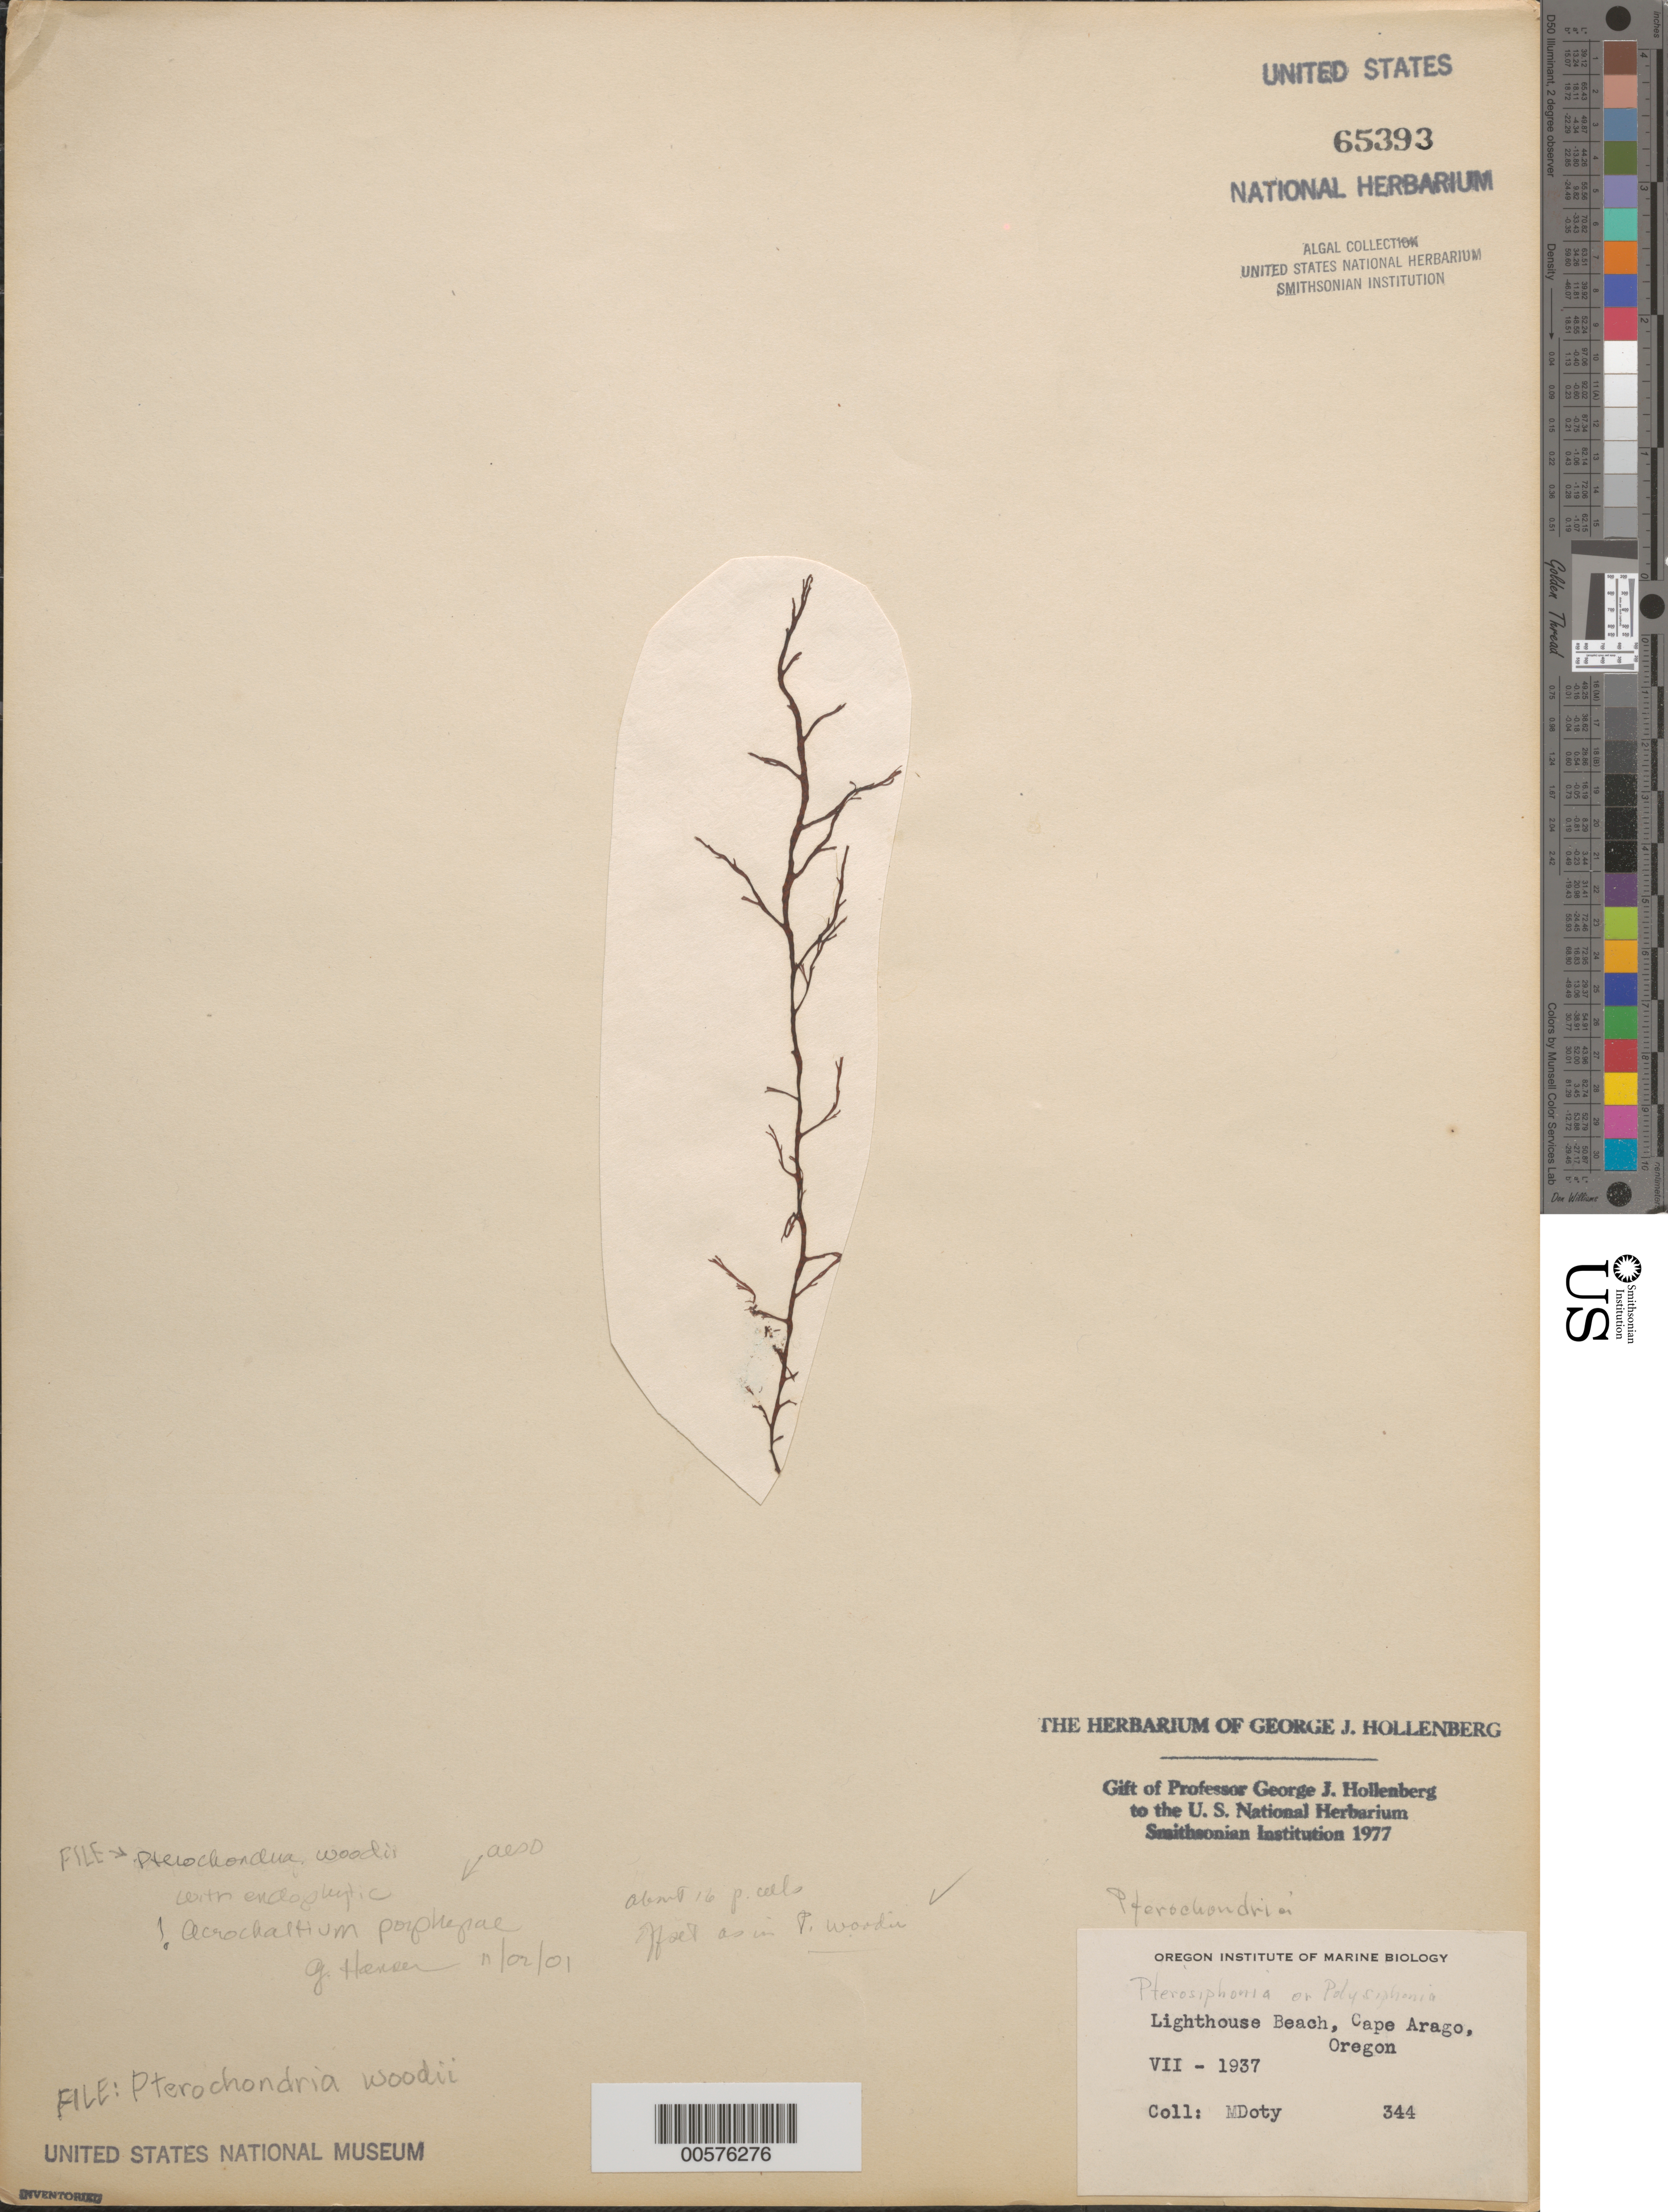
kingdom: Plantae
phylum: Rhodophyta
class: Florideophyceae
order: Ceramiales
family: Rhodomelaceae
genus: Pterochondria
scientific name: Pterochondria woodii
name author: (Harv.) Hollenb.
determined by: Hansen, G. I.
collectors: M. S. Doty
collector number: MSD 344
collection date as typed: Jul 1937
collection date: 1937-07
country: United States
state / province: Oregon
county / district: Coos County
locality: Lighthouse Beach, Cape Arago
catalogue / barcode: US 65393